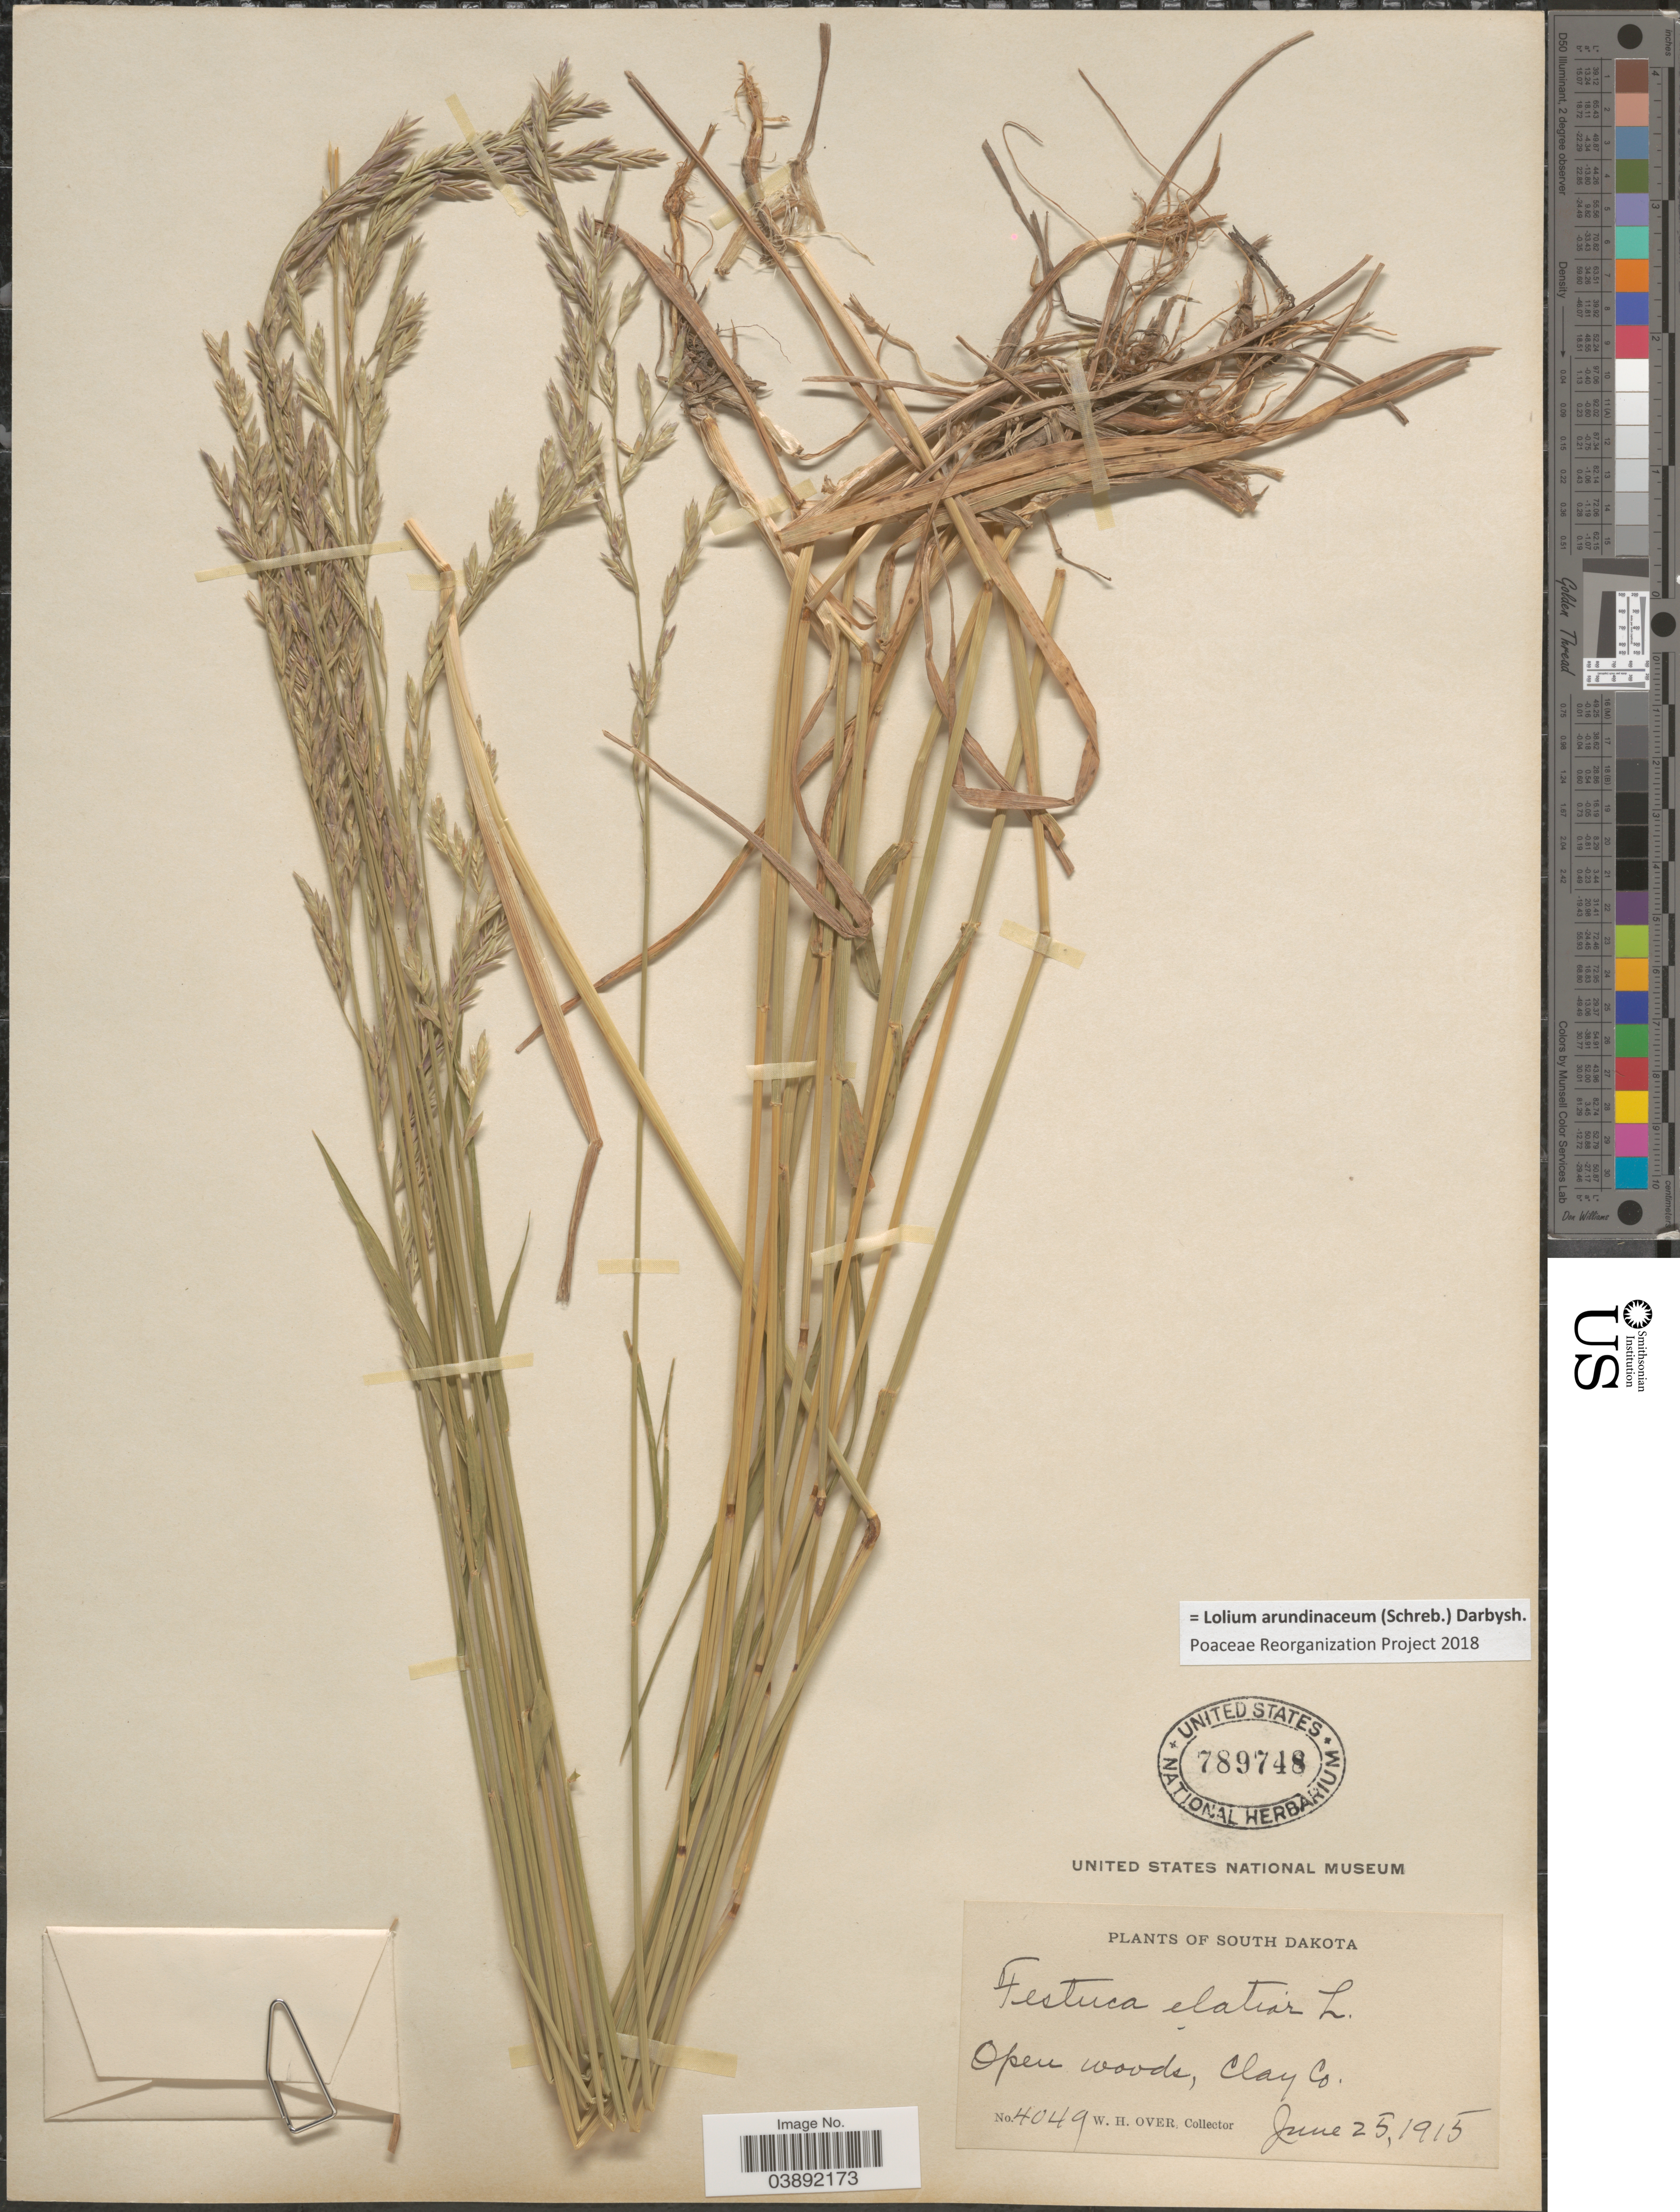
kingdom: Plantae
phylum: Tracheophyta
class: Liliopsida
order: Poales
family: Poaceae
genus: Lolium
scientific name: Lolium arundinaceum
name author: (Schreb.) Darbysh.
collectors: W. Over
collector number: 4049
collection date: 1915-06-25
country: United States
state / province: South Dakota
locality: Open woods, Clay Co.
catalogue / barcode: US 789748